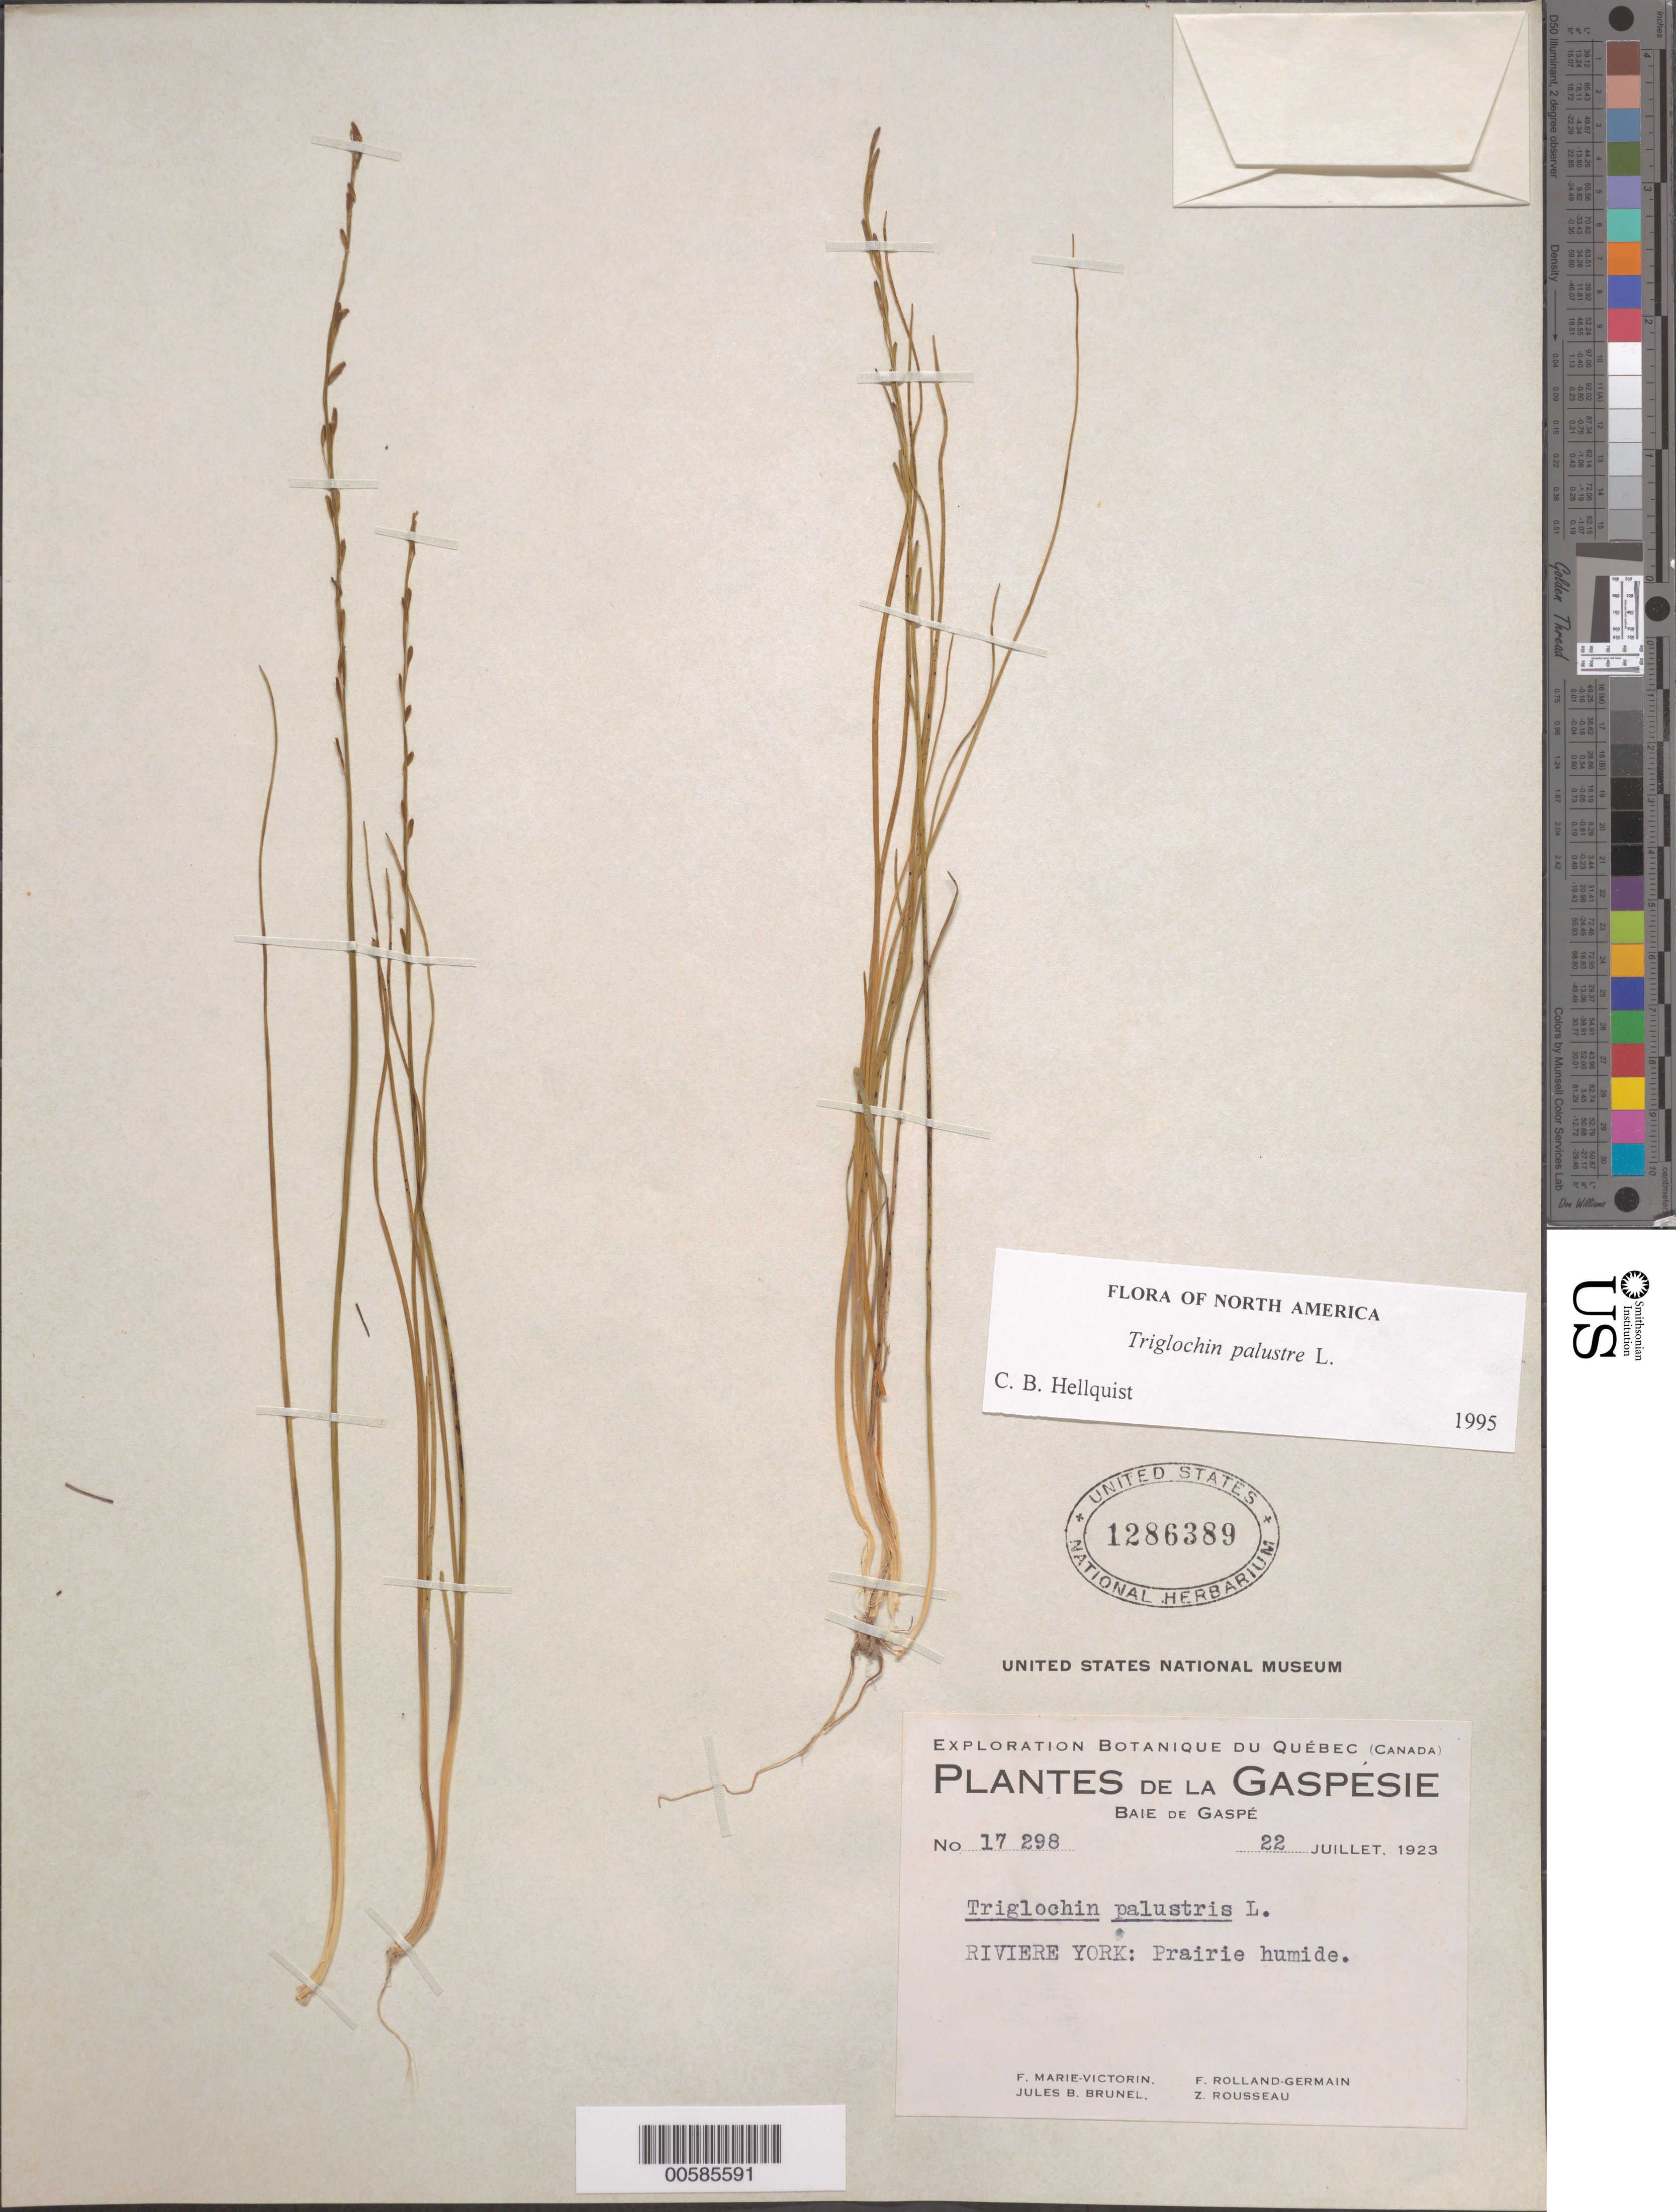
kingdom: Plantae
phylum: Tracheophyta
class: Liliopsida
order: Alismatales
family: Juncaginaceae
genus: Triglochin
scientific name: Triglochin palustris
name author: L.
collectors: Fr. Marie-Victorin, Rolland-Germain, J. Brunel & Z. Rousseau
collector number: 17298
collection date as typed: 22 Jul 1923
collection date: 1923-07-22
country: Canada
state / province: Quebec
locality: Baie de Gaspe, York River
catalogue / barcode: US 1286389